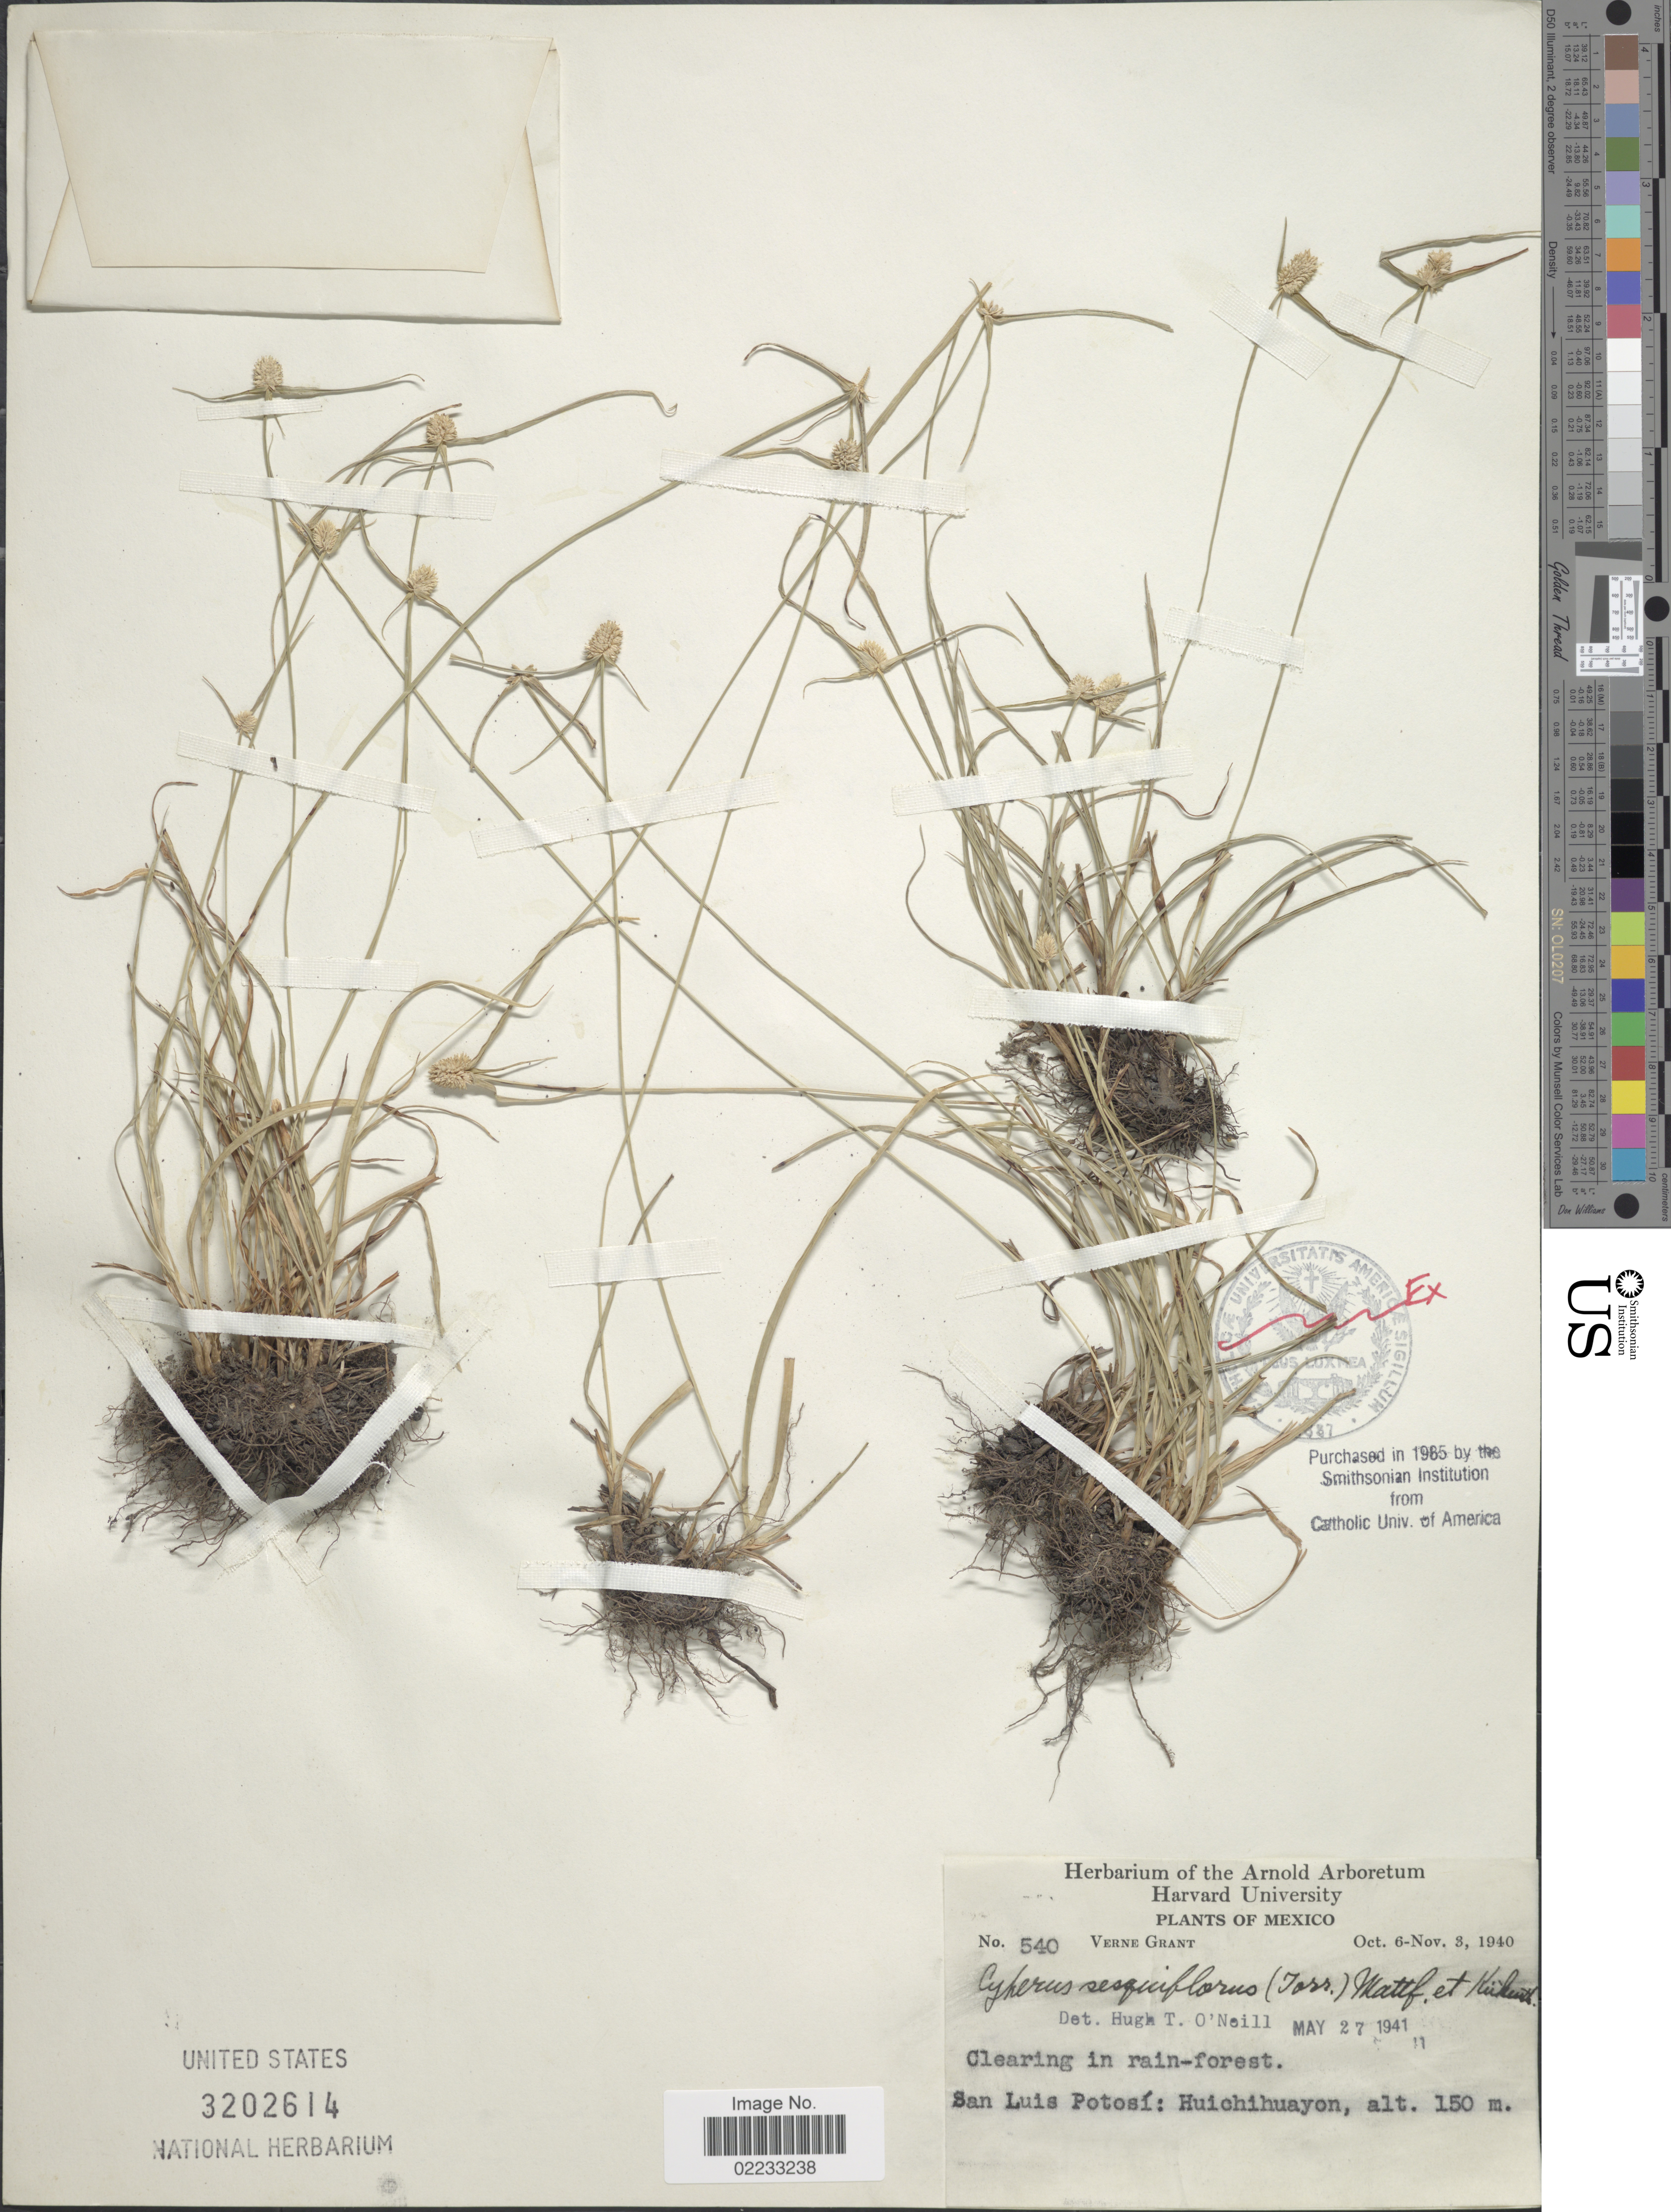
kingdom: Plantae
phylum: Tracheophyta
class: Liliopsida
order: Poales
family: Cyperaceae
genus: Cyperus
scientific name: Cyperus sesquiflorus subsp. sesquiflorus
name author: (Torr.) Mattf. & Kük.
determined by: Strong, M. T., (US), Smithsonian Institution - National Museum of Natural History (UNITED STATES)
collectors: V. Grant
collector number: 540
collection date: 1940-10-06/1940-11-03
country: Mexico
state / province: San Luis Potosí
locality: Clearing in rain-forest, Huichihuayon.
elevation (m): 150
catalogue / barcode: US 3202614